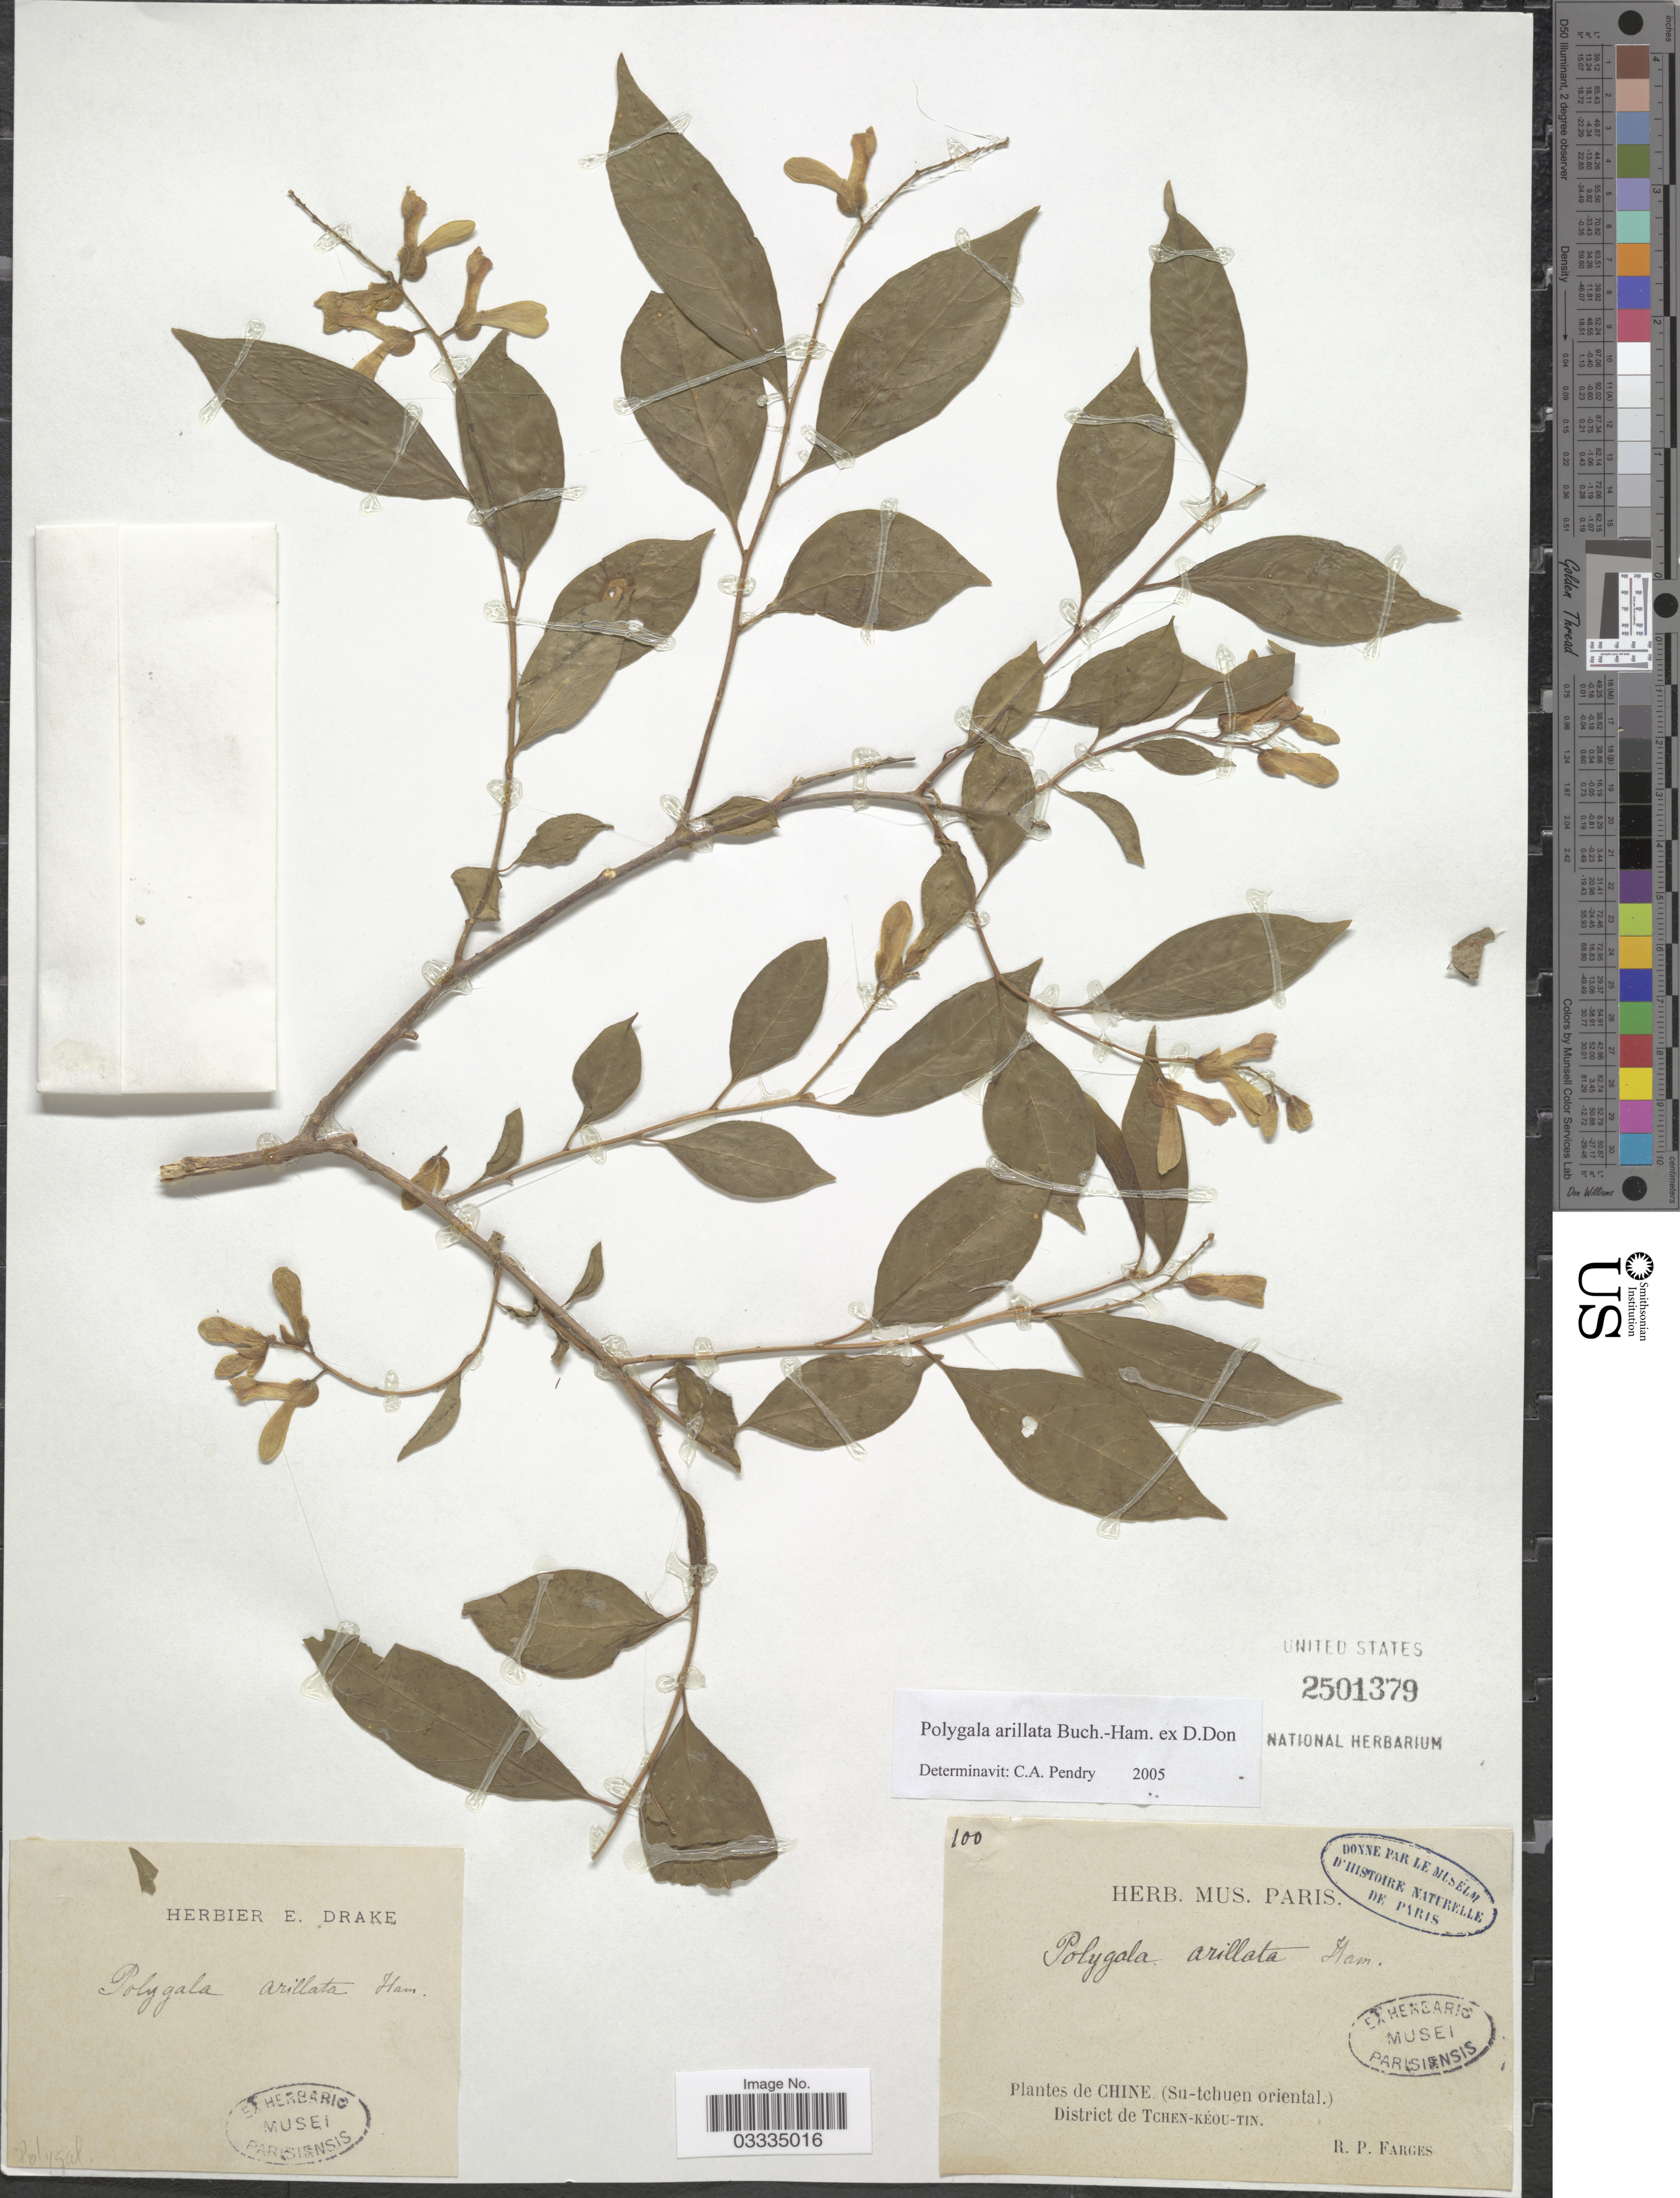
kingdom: Plantae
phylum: Tracheophyta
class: Magnoliopsida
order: Fabales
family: Polygalaceae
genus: Polygala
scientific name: Polygala arillata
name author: Buch.-Ham. ex D. Don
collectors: R. Farges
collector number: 100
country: China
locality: (Su-tchuen oriental.) District de Tchen-Kéou-Tin.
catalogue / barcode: US 2501379